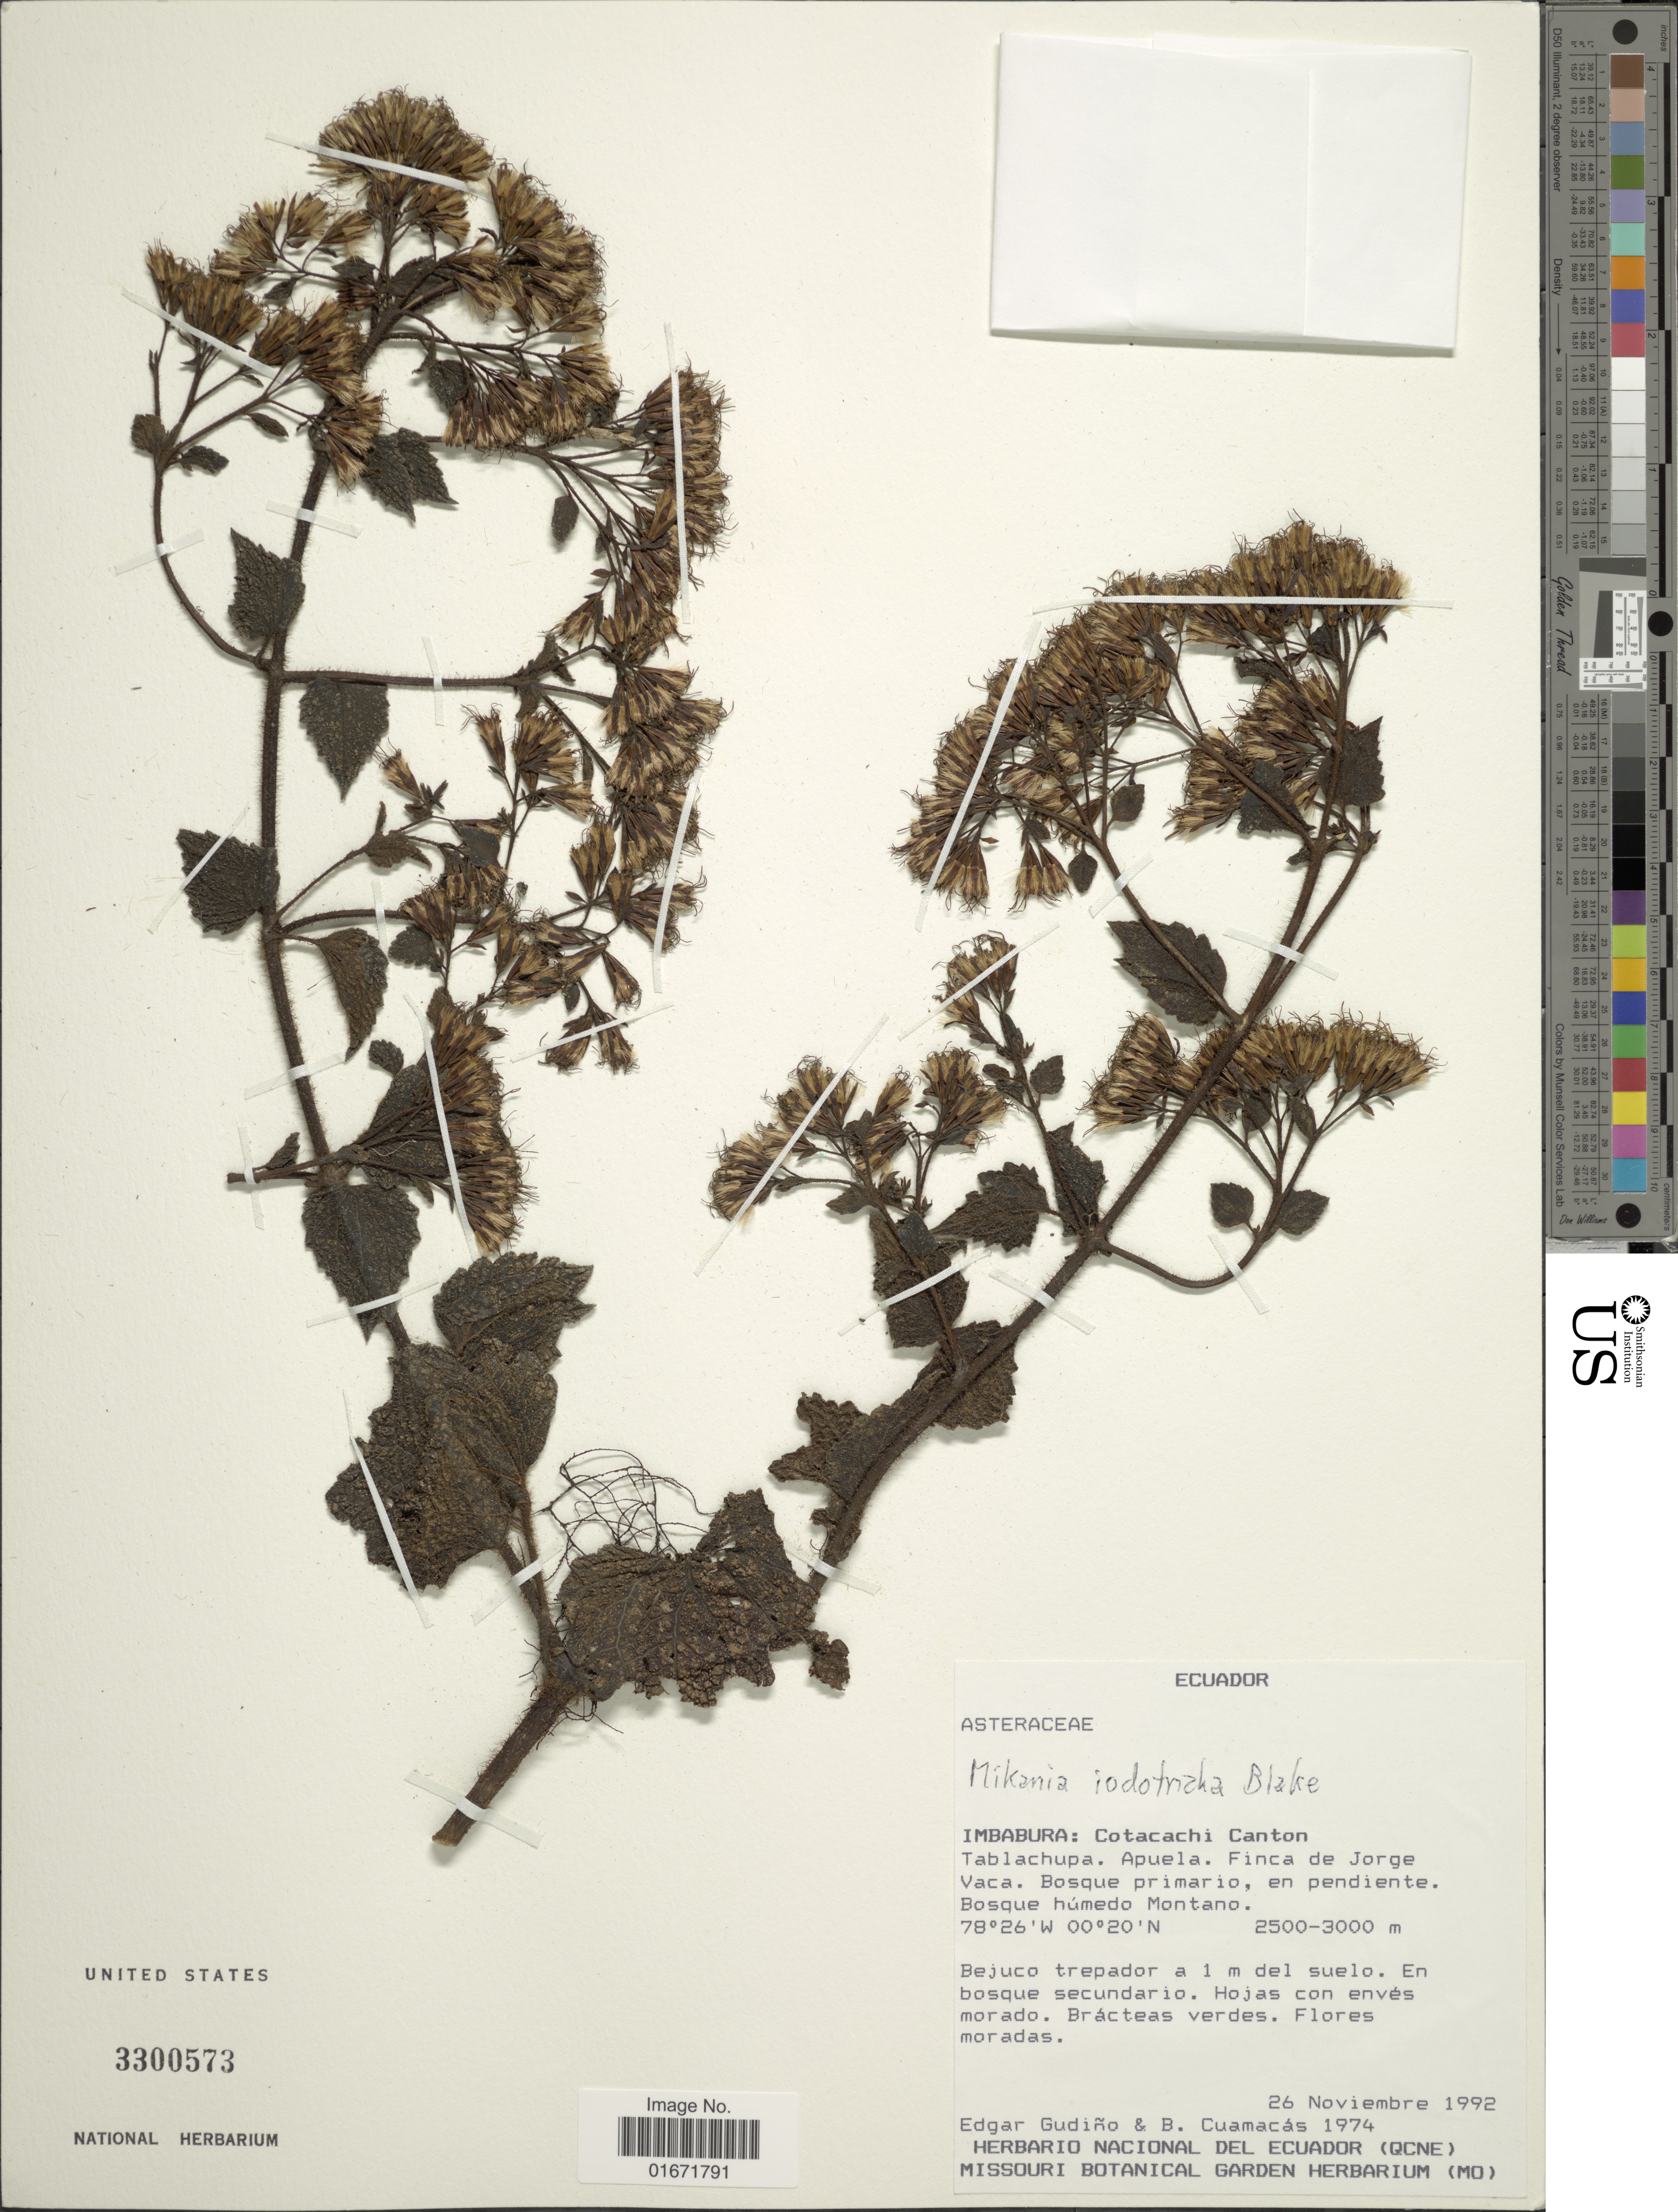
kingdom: Plantae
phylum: Tracheophyta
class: Magnoliopsida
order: Asterales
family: Asteraceae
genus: Mikania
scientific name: Mikania iodotricha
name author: S.F. Blake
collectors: E. Gudiño & B. Cuamacas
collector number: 1974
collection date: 1992-11-26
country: Ecuador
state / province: Imbabura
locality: Imbabura: Cotacachi Canton. Tablachupa. Apuela. Finca de Jorge Vaca. Bosque primario, en pendiente. Bosque húmedo Montano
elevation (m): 2500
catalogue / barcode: US 3300573